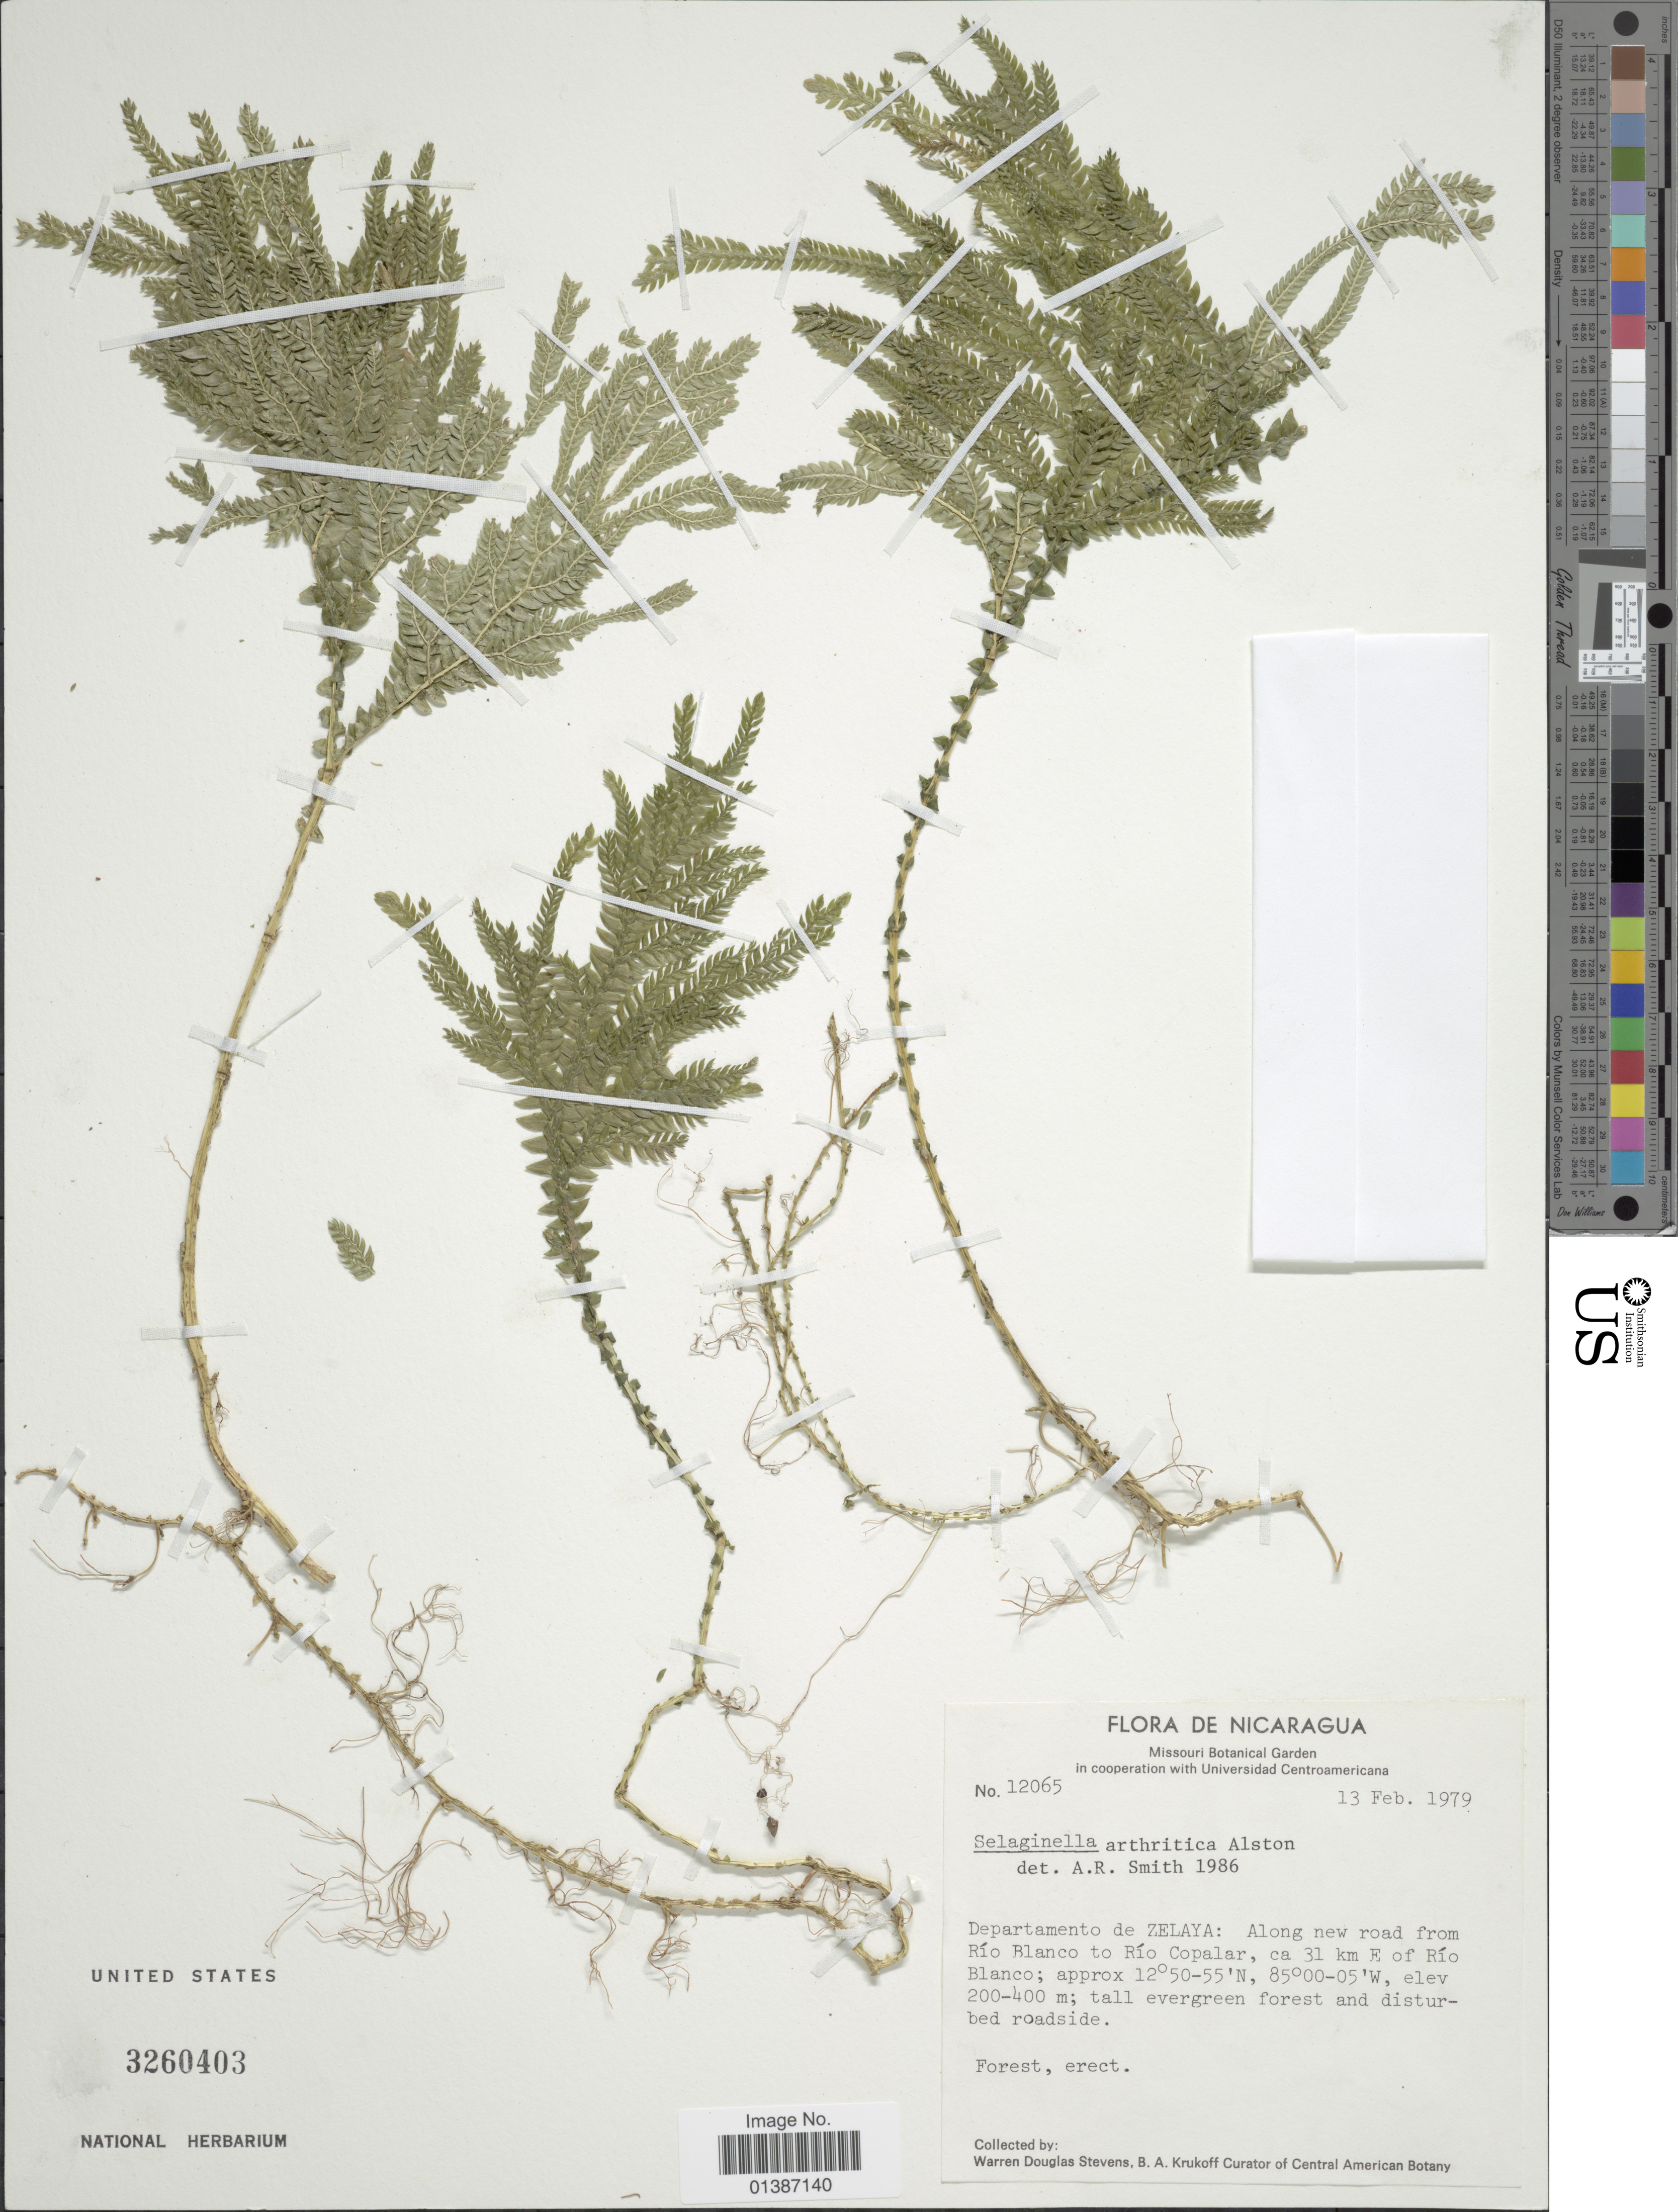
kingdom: Plantae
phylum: Tracheophyta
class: Lycopodiopsida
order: Selaginellales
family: Selaginellaceae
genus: Selaginella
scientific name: Selaginella arthritica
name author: Alston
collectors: W. D. Stevens & B. A. Krukoff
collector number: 12065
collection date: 1979-02-13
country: Nicaragua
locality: Departamento de Zelaya: Along new road from Río Blanco to Río Copalar, ca 31 km E of Río Blanco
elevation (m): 200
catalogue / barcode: US 3260403